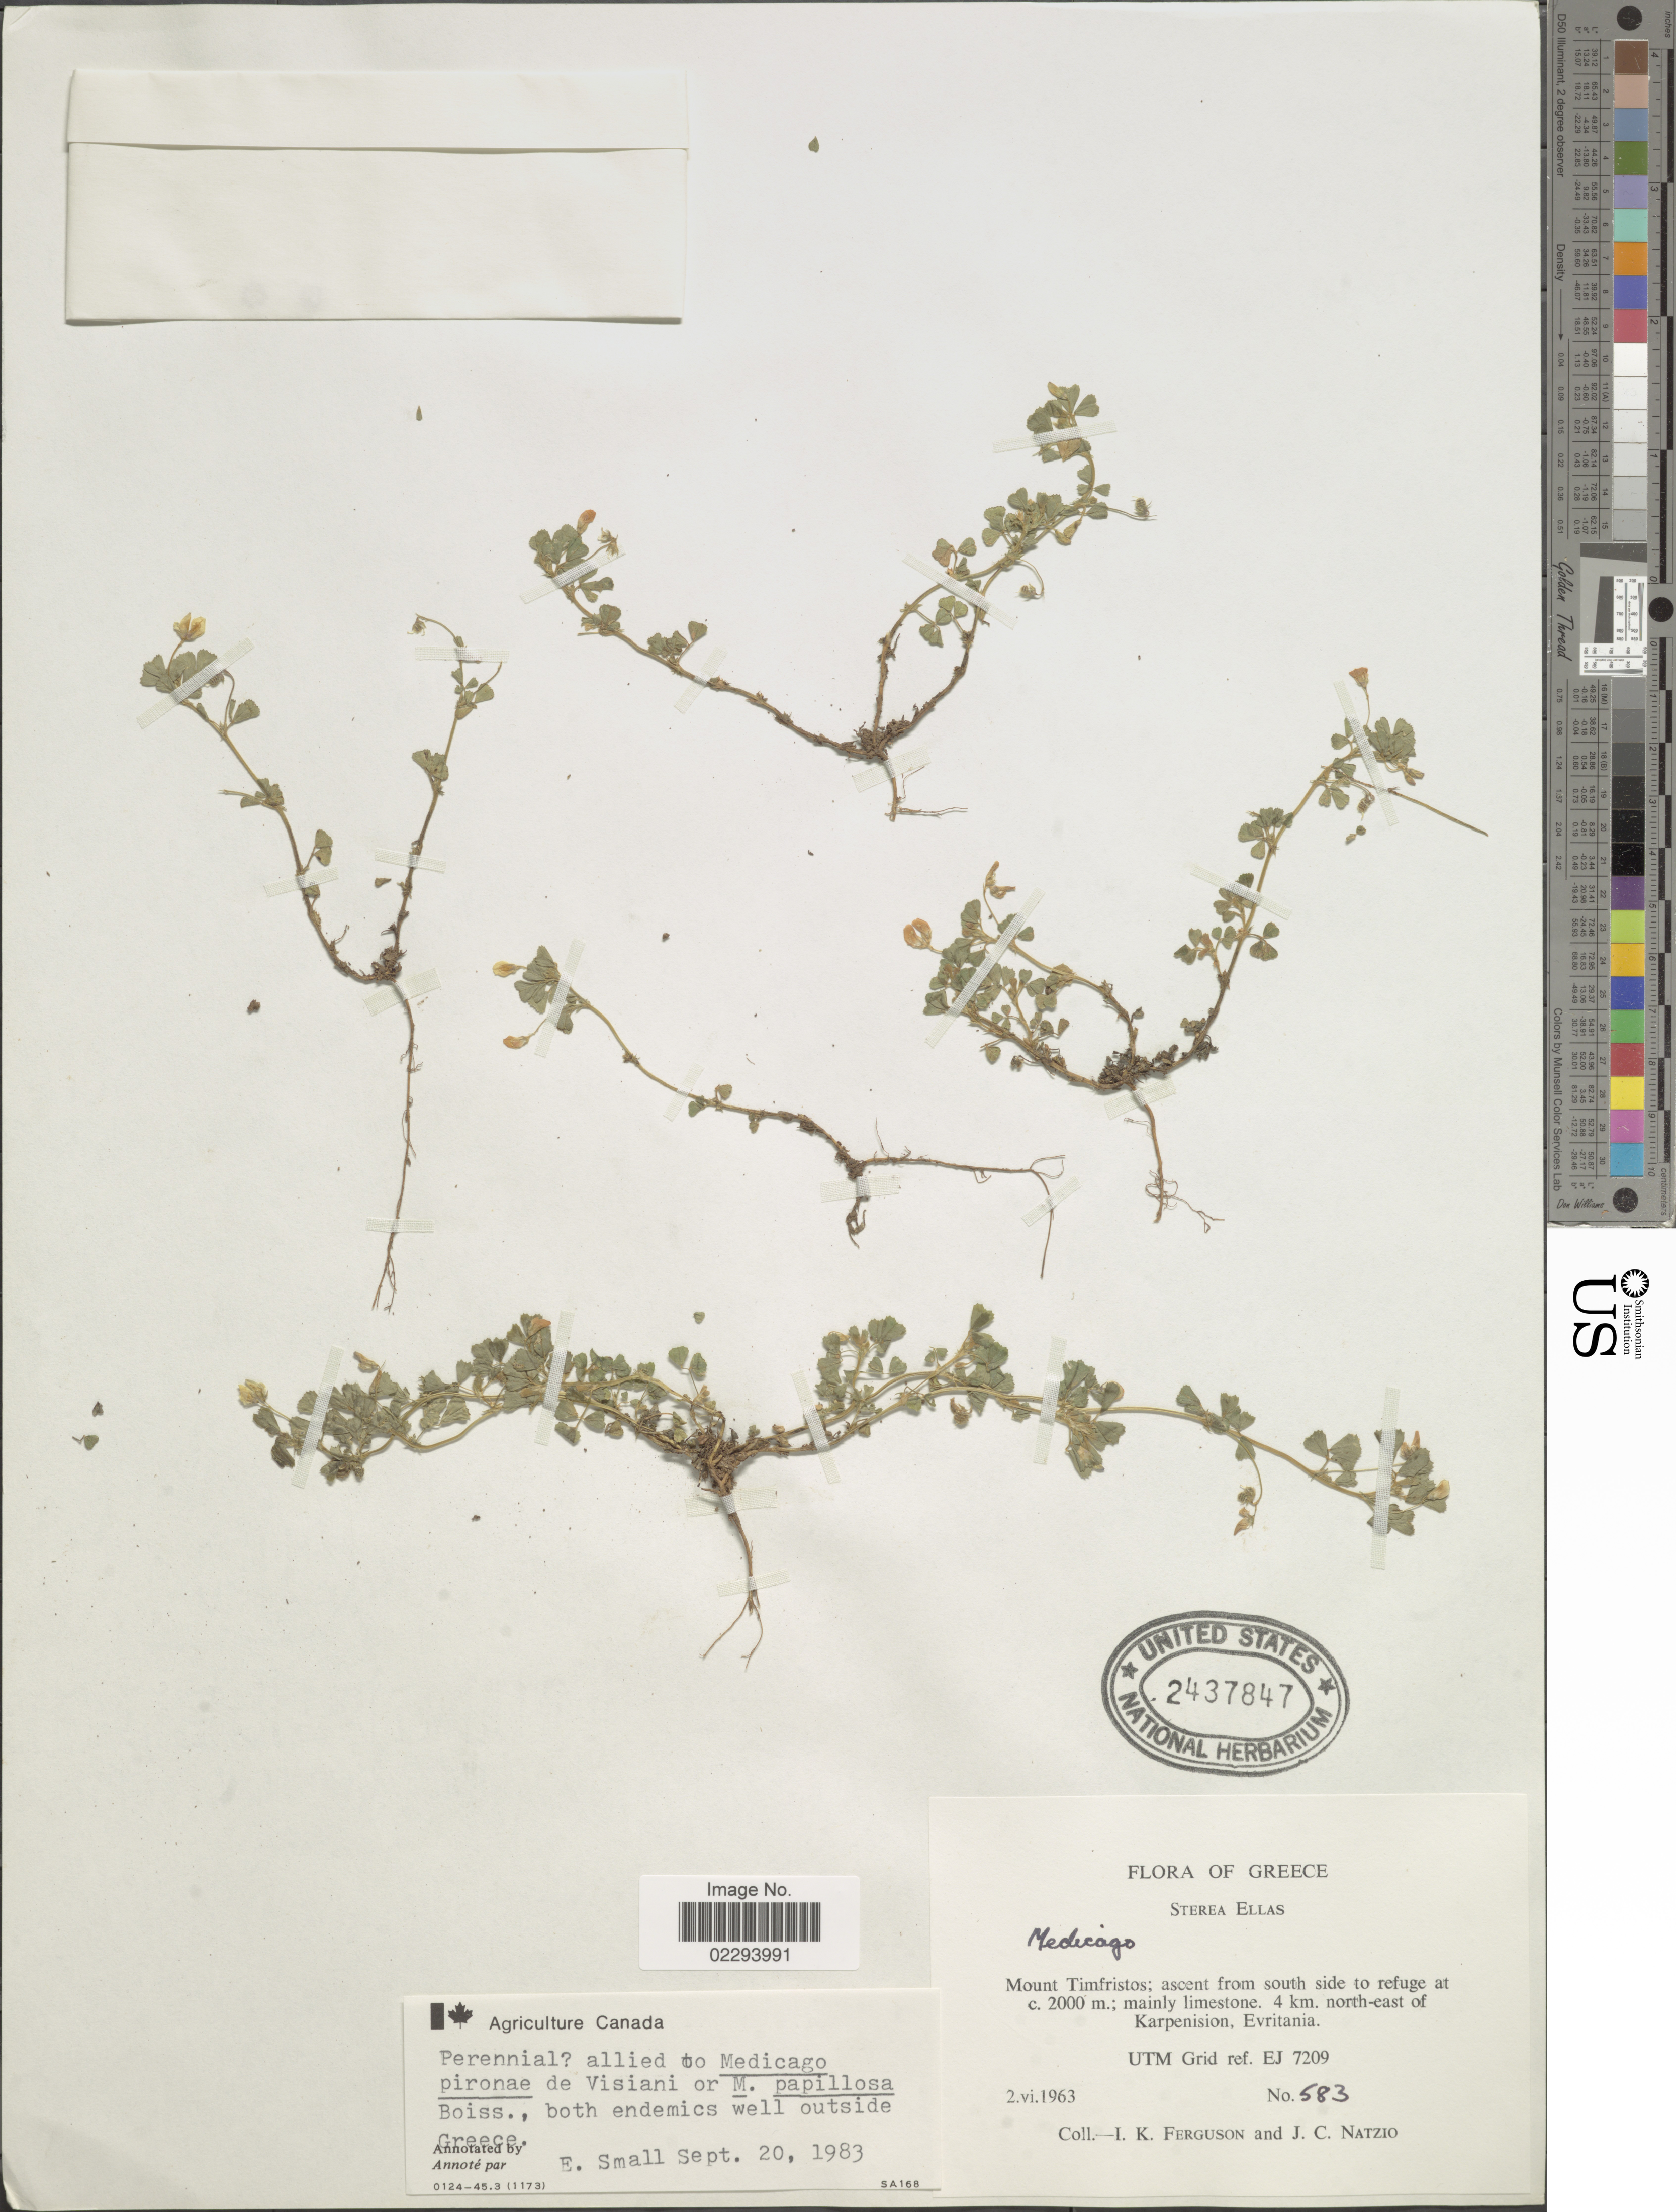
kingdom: Plantae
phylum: Tracheophyta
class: Magnoliopsida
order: Fabales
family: Fabaceae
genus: Medicago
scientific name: Medicago sp.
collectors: I. K. Ferguson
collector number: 583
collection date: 1963-06-02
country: Greece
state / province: Central Greece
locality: Sterea Ellas, Mount Timfritos: acent from south side to refuge at. 4 km. north-east of Karpenision.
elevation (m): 2000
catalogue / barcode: US 2437847